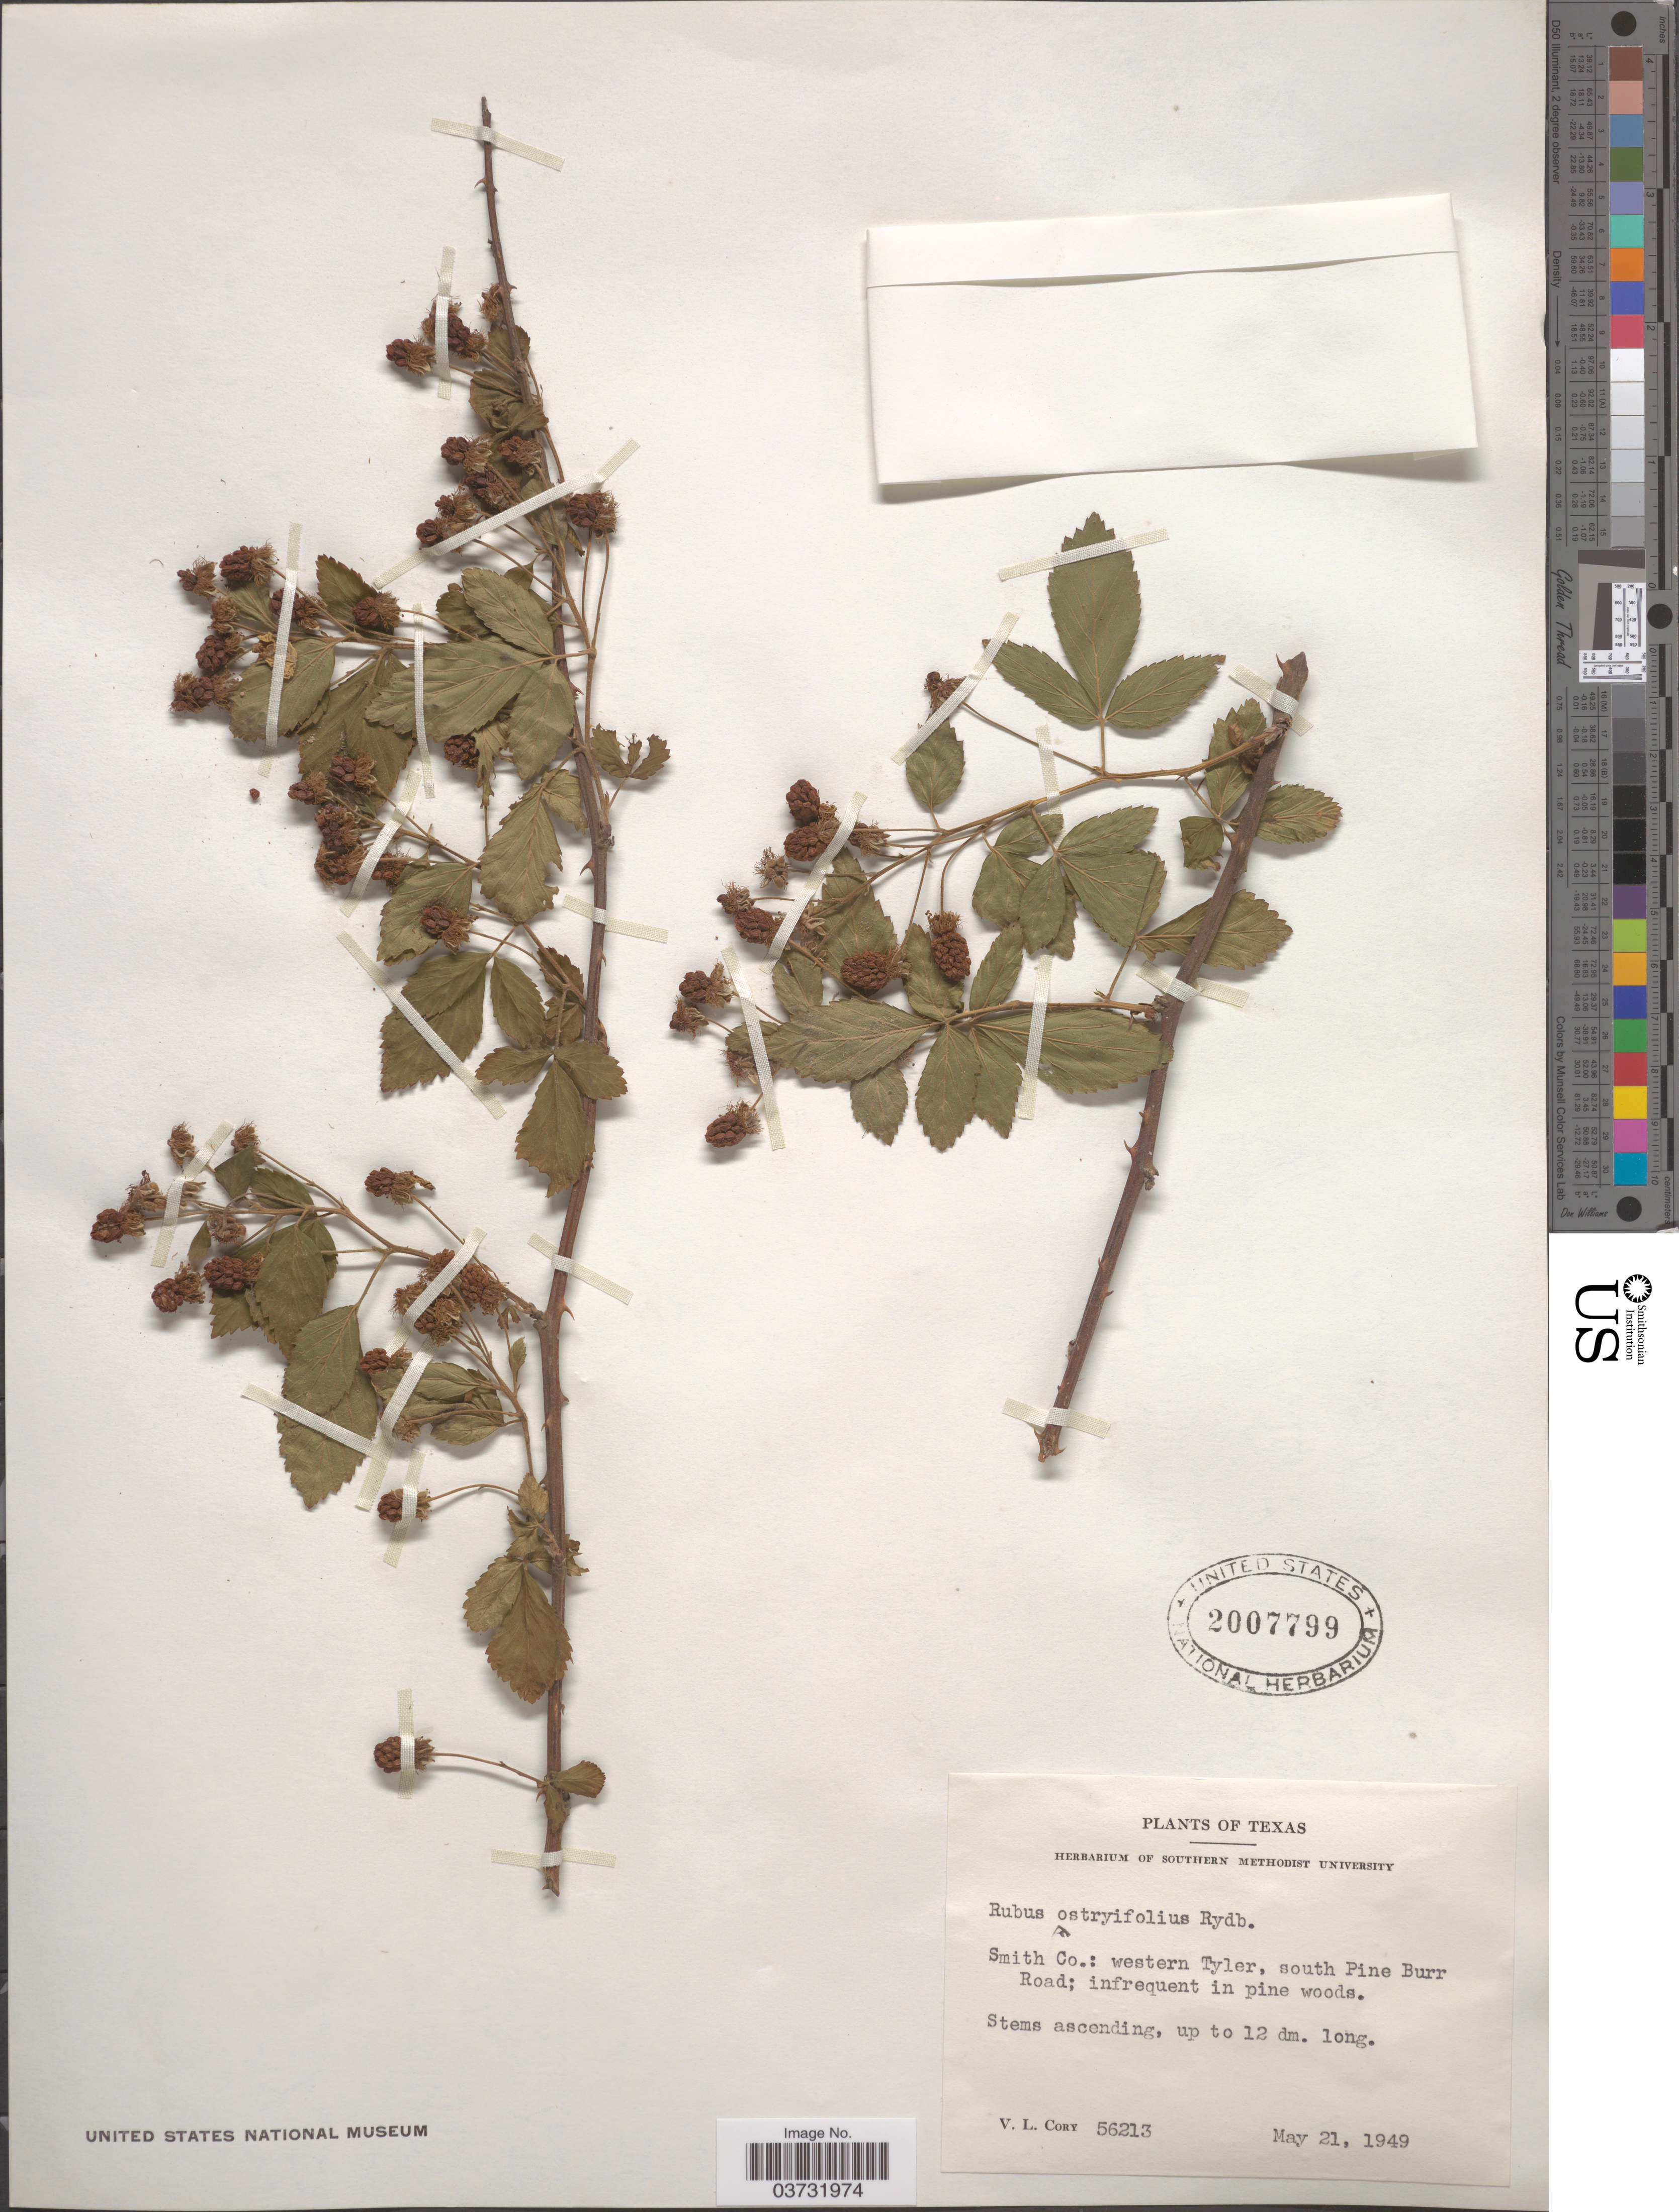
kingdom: Plantae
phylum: Tracheophyta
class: Magnoliopsida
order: Rosales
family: Rosaceae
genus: Rubus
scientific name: Rubus ostryifolius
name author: Rydb.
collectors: V. Cory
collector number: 56213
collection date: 1949-05-21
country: United States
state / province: Texas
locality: Smith Co.: Western Tyler, south Pine Burr Road.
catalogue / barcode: US 2007799